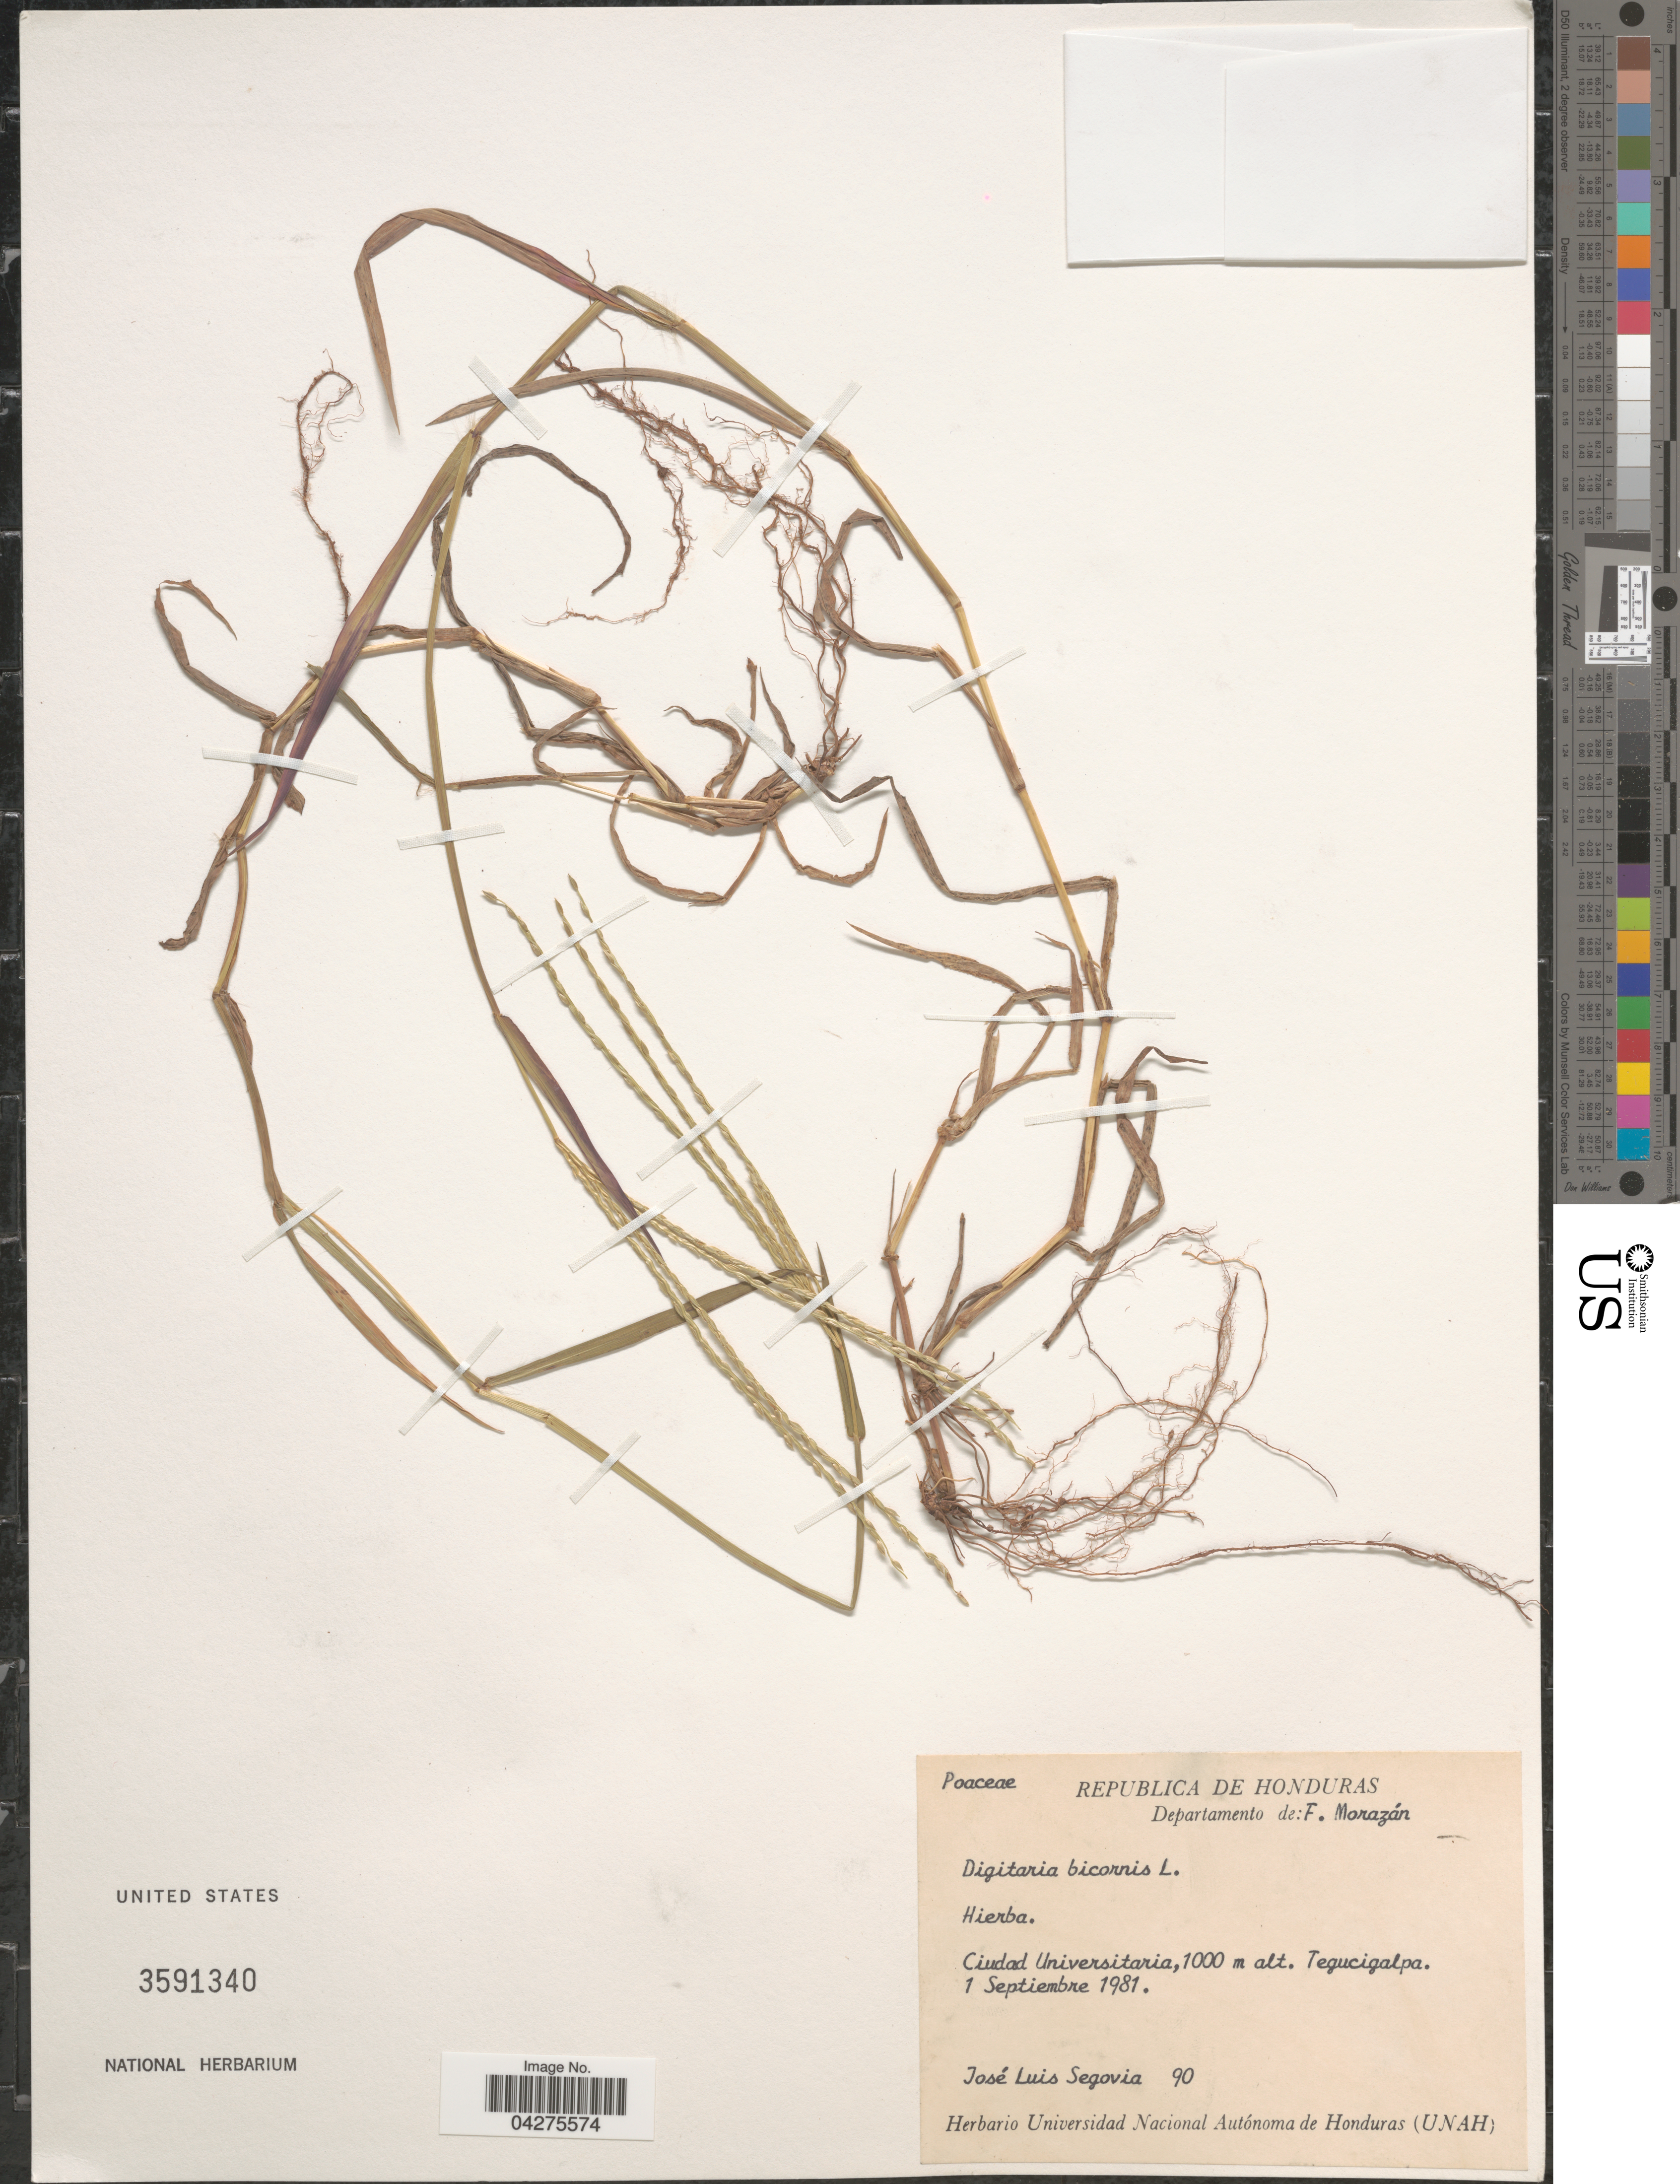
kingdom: Plantae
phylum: Tracheophyta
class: Liliopsida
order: Poales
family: Poaceae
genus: Digitaria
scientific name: Digitaria bicornis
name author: (Lam.) Roem. & Schult.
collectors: J. Segovia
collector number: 90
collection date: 1981-09-01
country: Honduras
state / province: Fco. Morazán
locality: Departamento de: F. Morazán. Ciudad Universitaria. Tegucigalpa.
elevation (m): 1000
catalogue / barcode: US 3591340